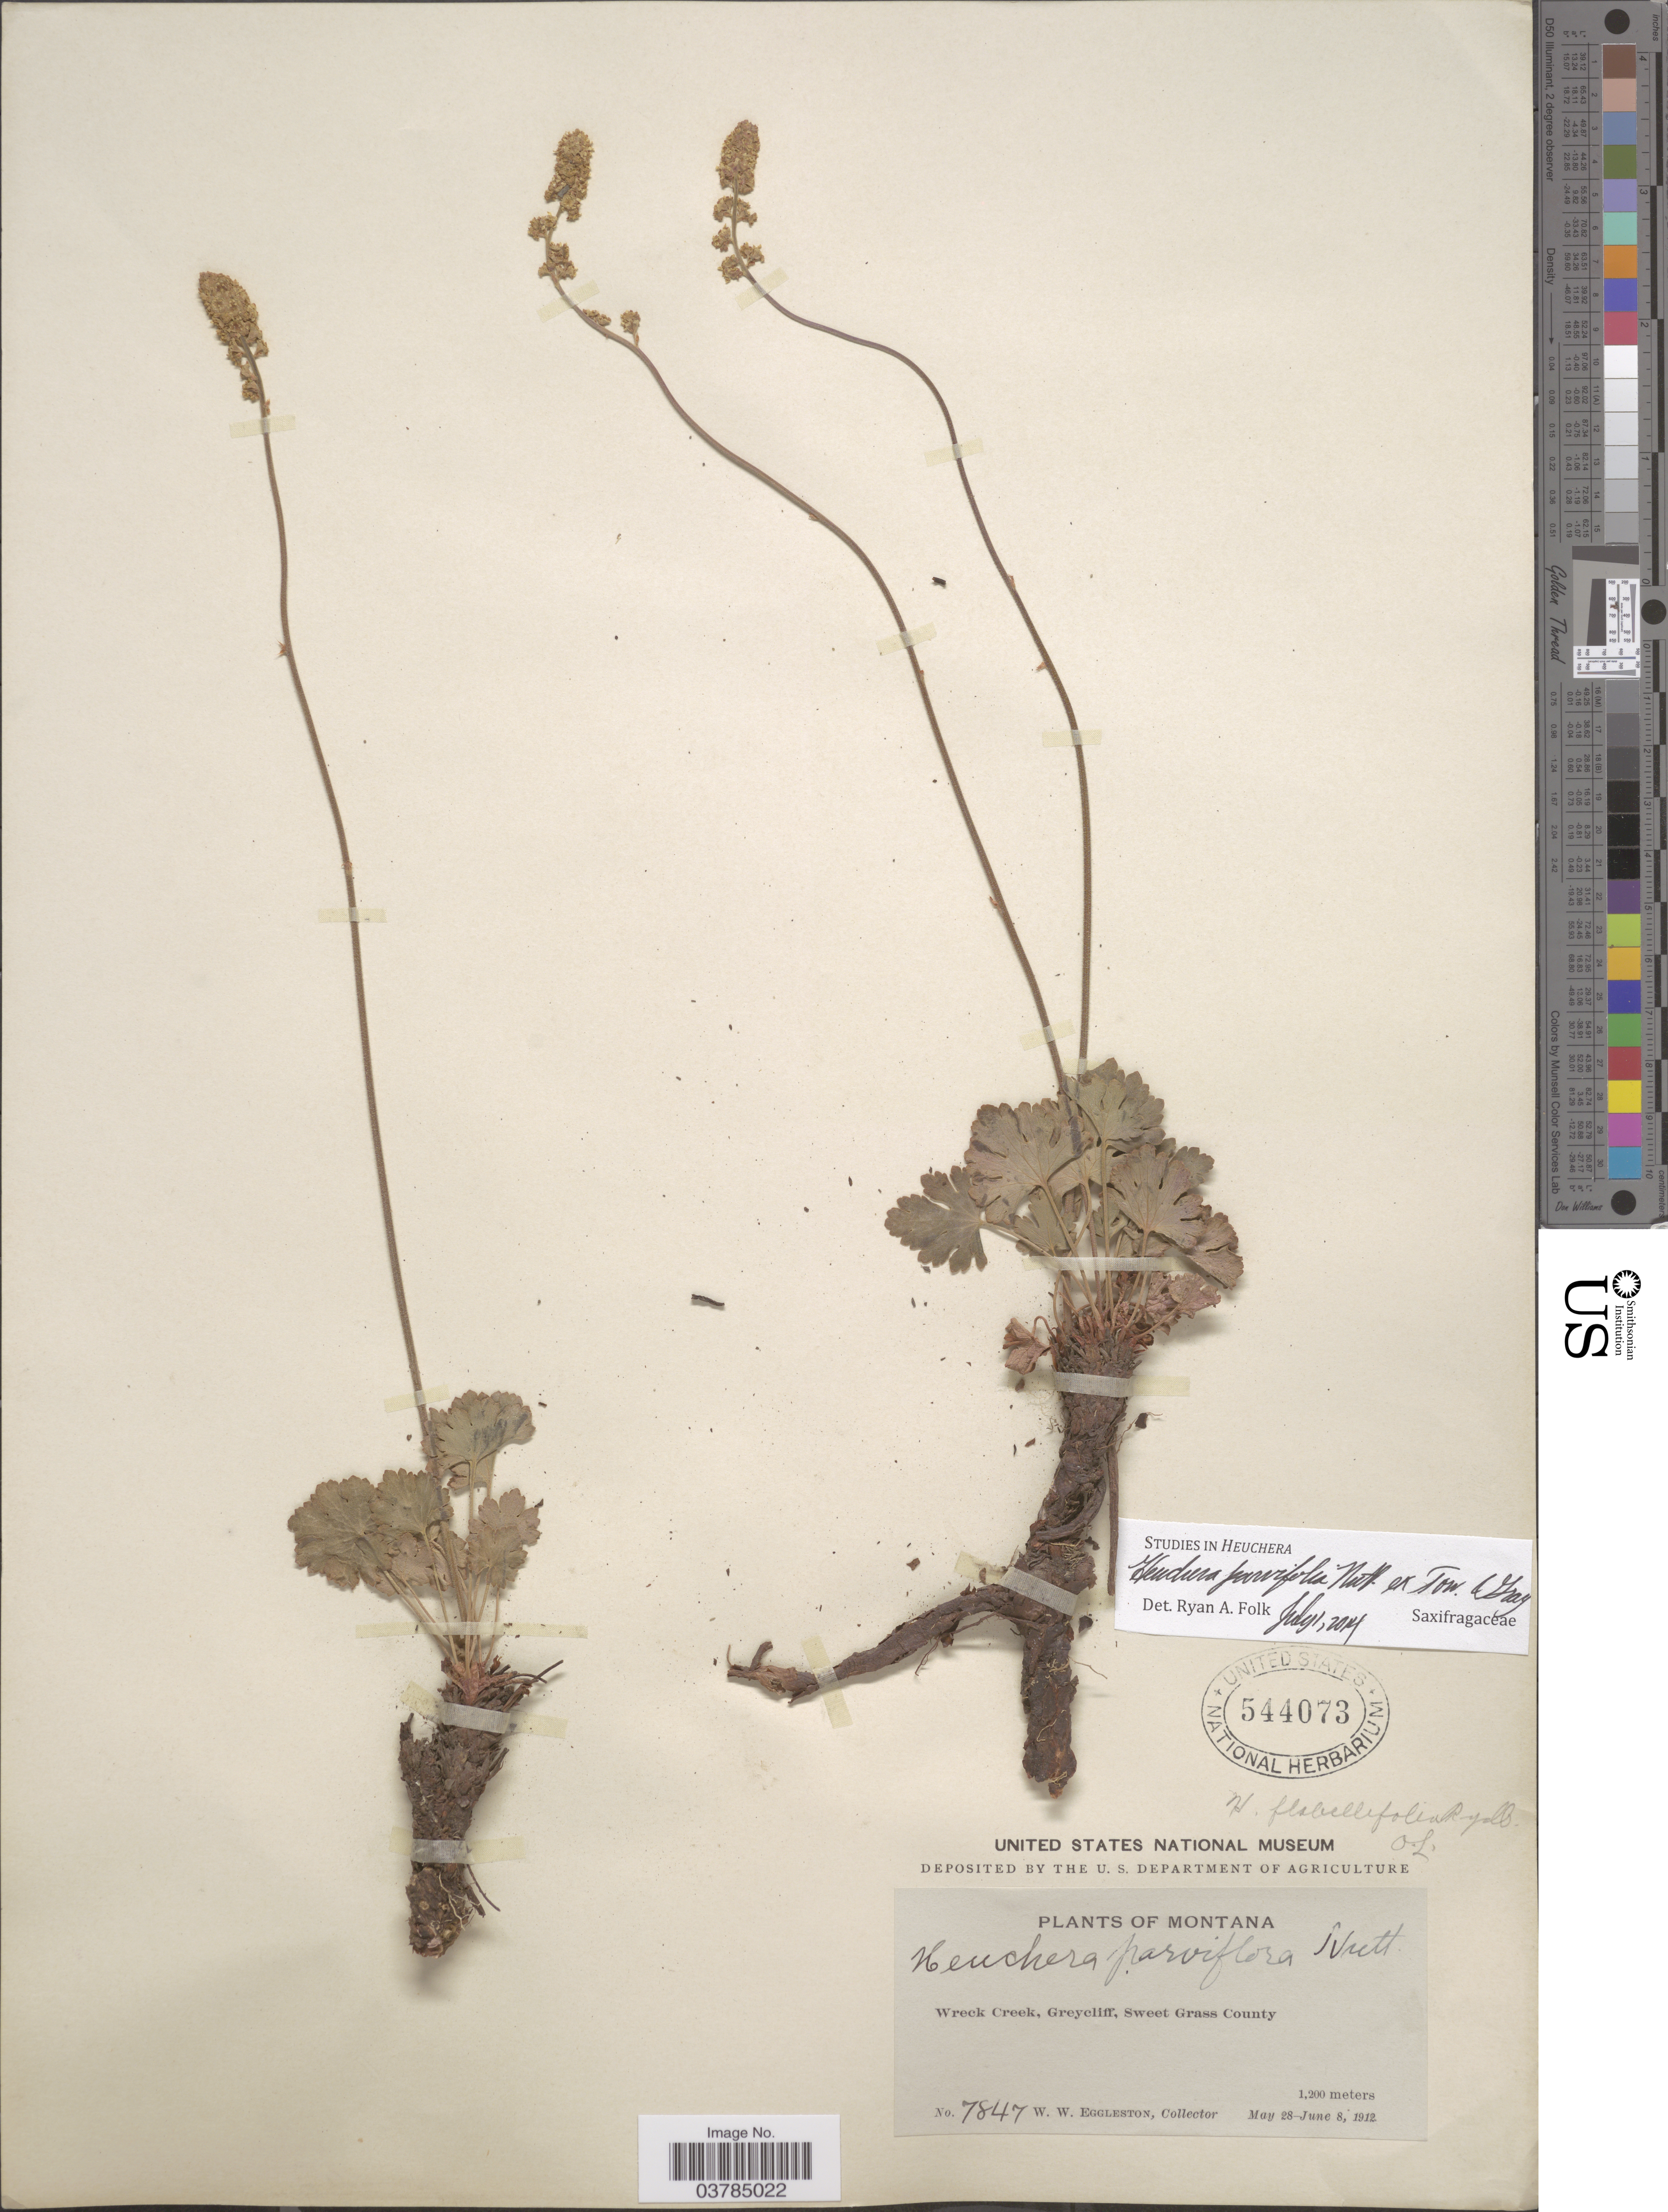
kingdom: Plantae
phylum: Tracheophyta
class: Magnoliopsida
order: Saxifragales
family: Saxifragaceae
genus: Heuchera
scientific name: Heuchera parvifolia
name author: Nutt.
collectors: W. W. Eggleston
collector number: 7847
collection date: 1912-05-28/1912-06-08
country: United States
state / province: Montana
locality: Wreck Creek, Greycliff, Sweet Grass County.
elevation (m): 1200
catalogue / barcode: US 544073